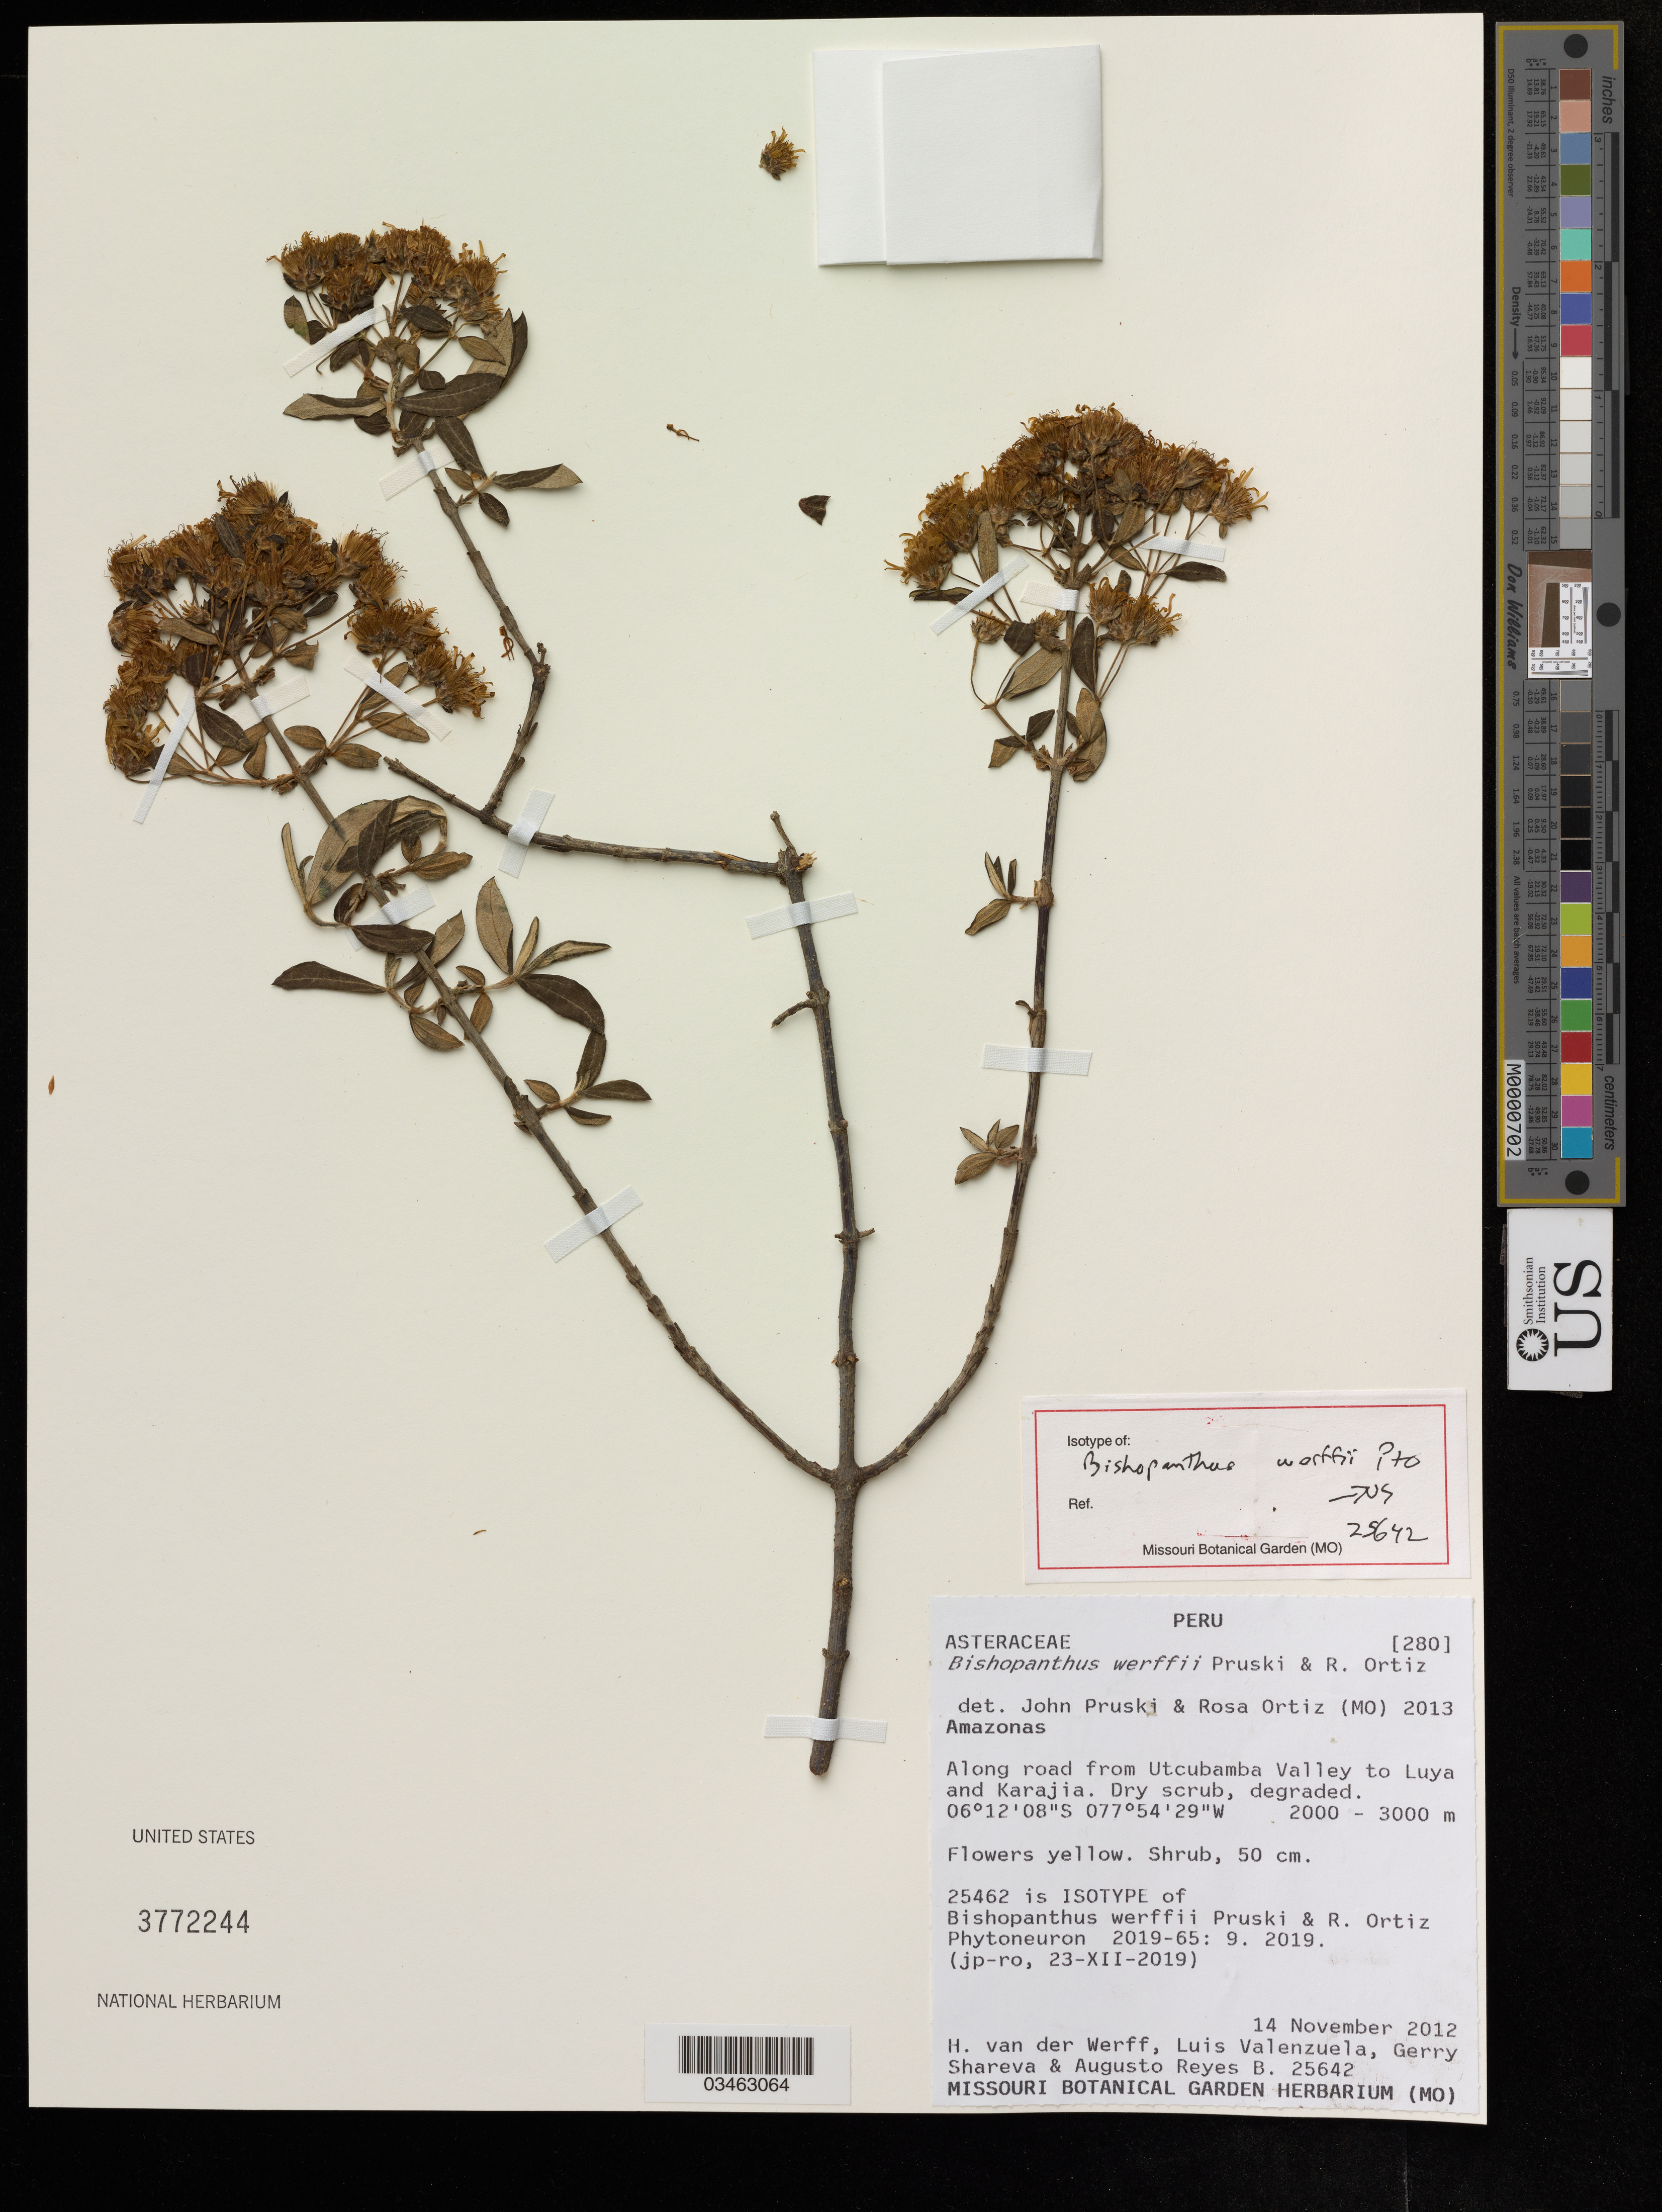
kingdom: Plantae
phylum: Tracheophyta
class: Magnoliopsida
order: Asterales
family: Asteraceae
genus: Bishopanthus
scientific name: Bishopanthus werffii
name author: Pruski & R. Ortiz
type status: Isotype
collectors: H. van der Werff, L. Valenzuela & et al.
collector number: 25462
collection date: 2012-11-14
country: Peru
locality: Along road from Utcubamba Valley to Luya and Karajia.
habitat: Dry scrub, degraded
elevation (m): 2000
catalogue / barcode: US 3772244